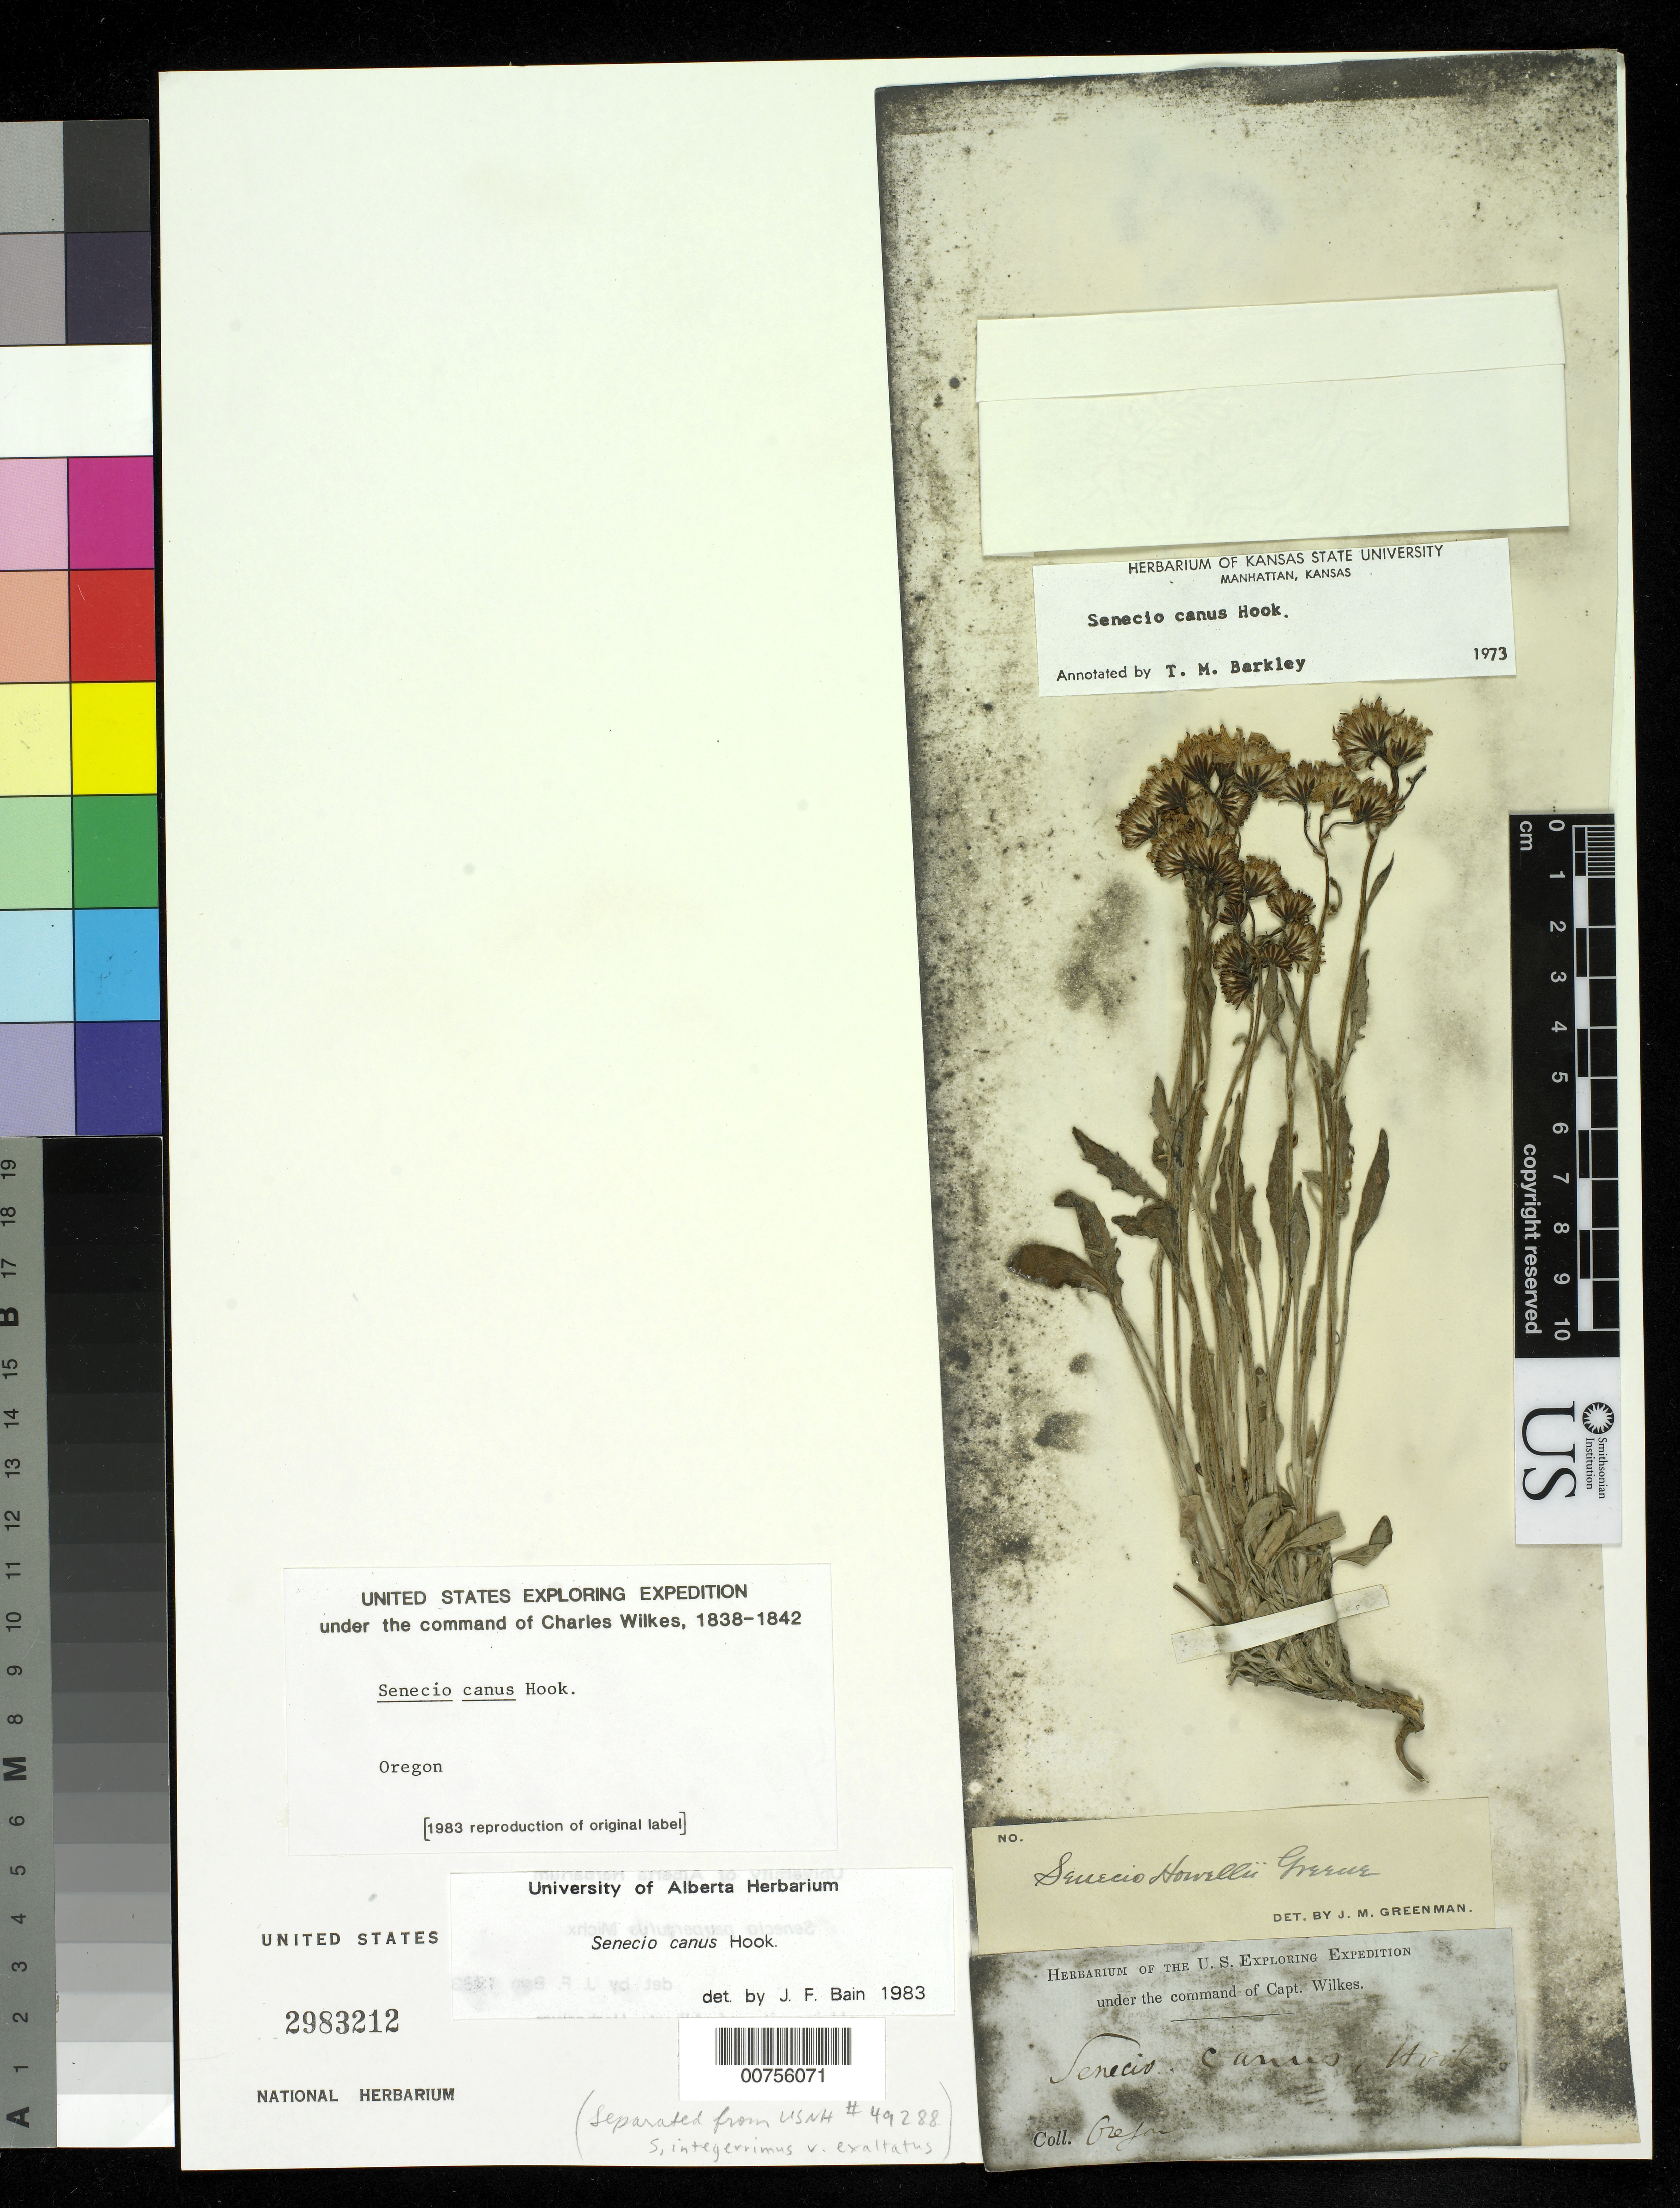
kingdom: Plantae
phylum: Tracheophyta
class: Magnoliopsida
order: Asterales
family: Asteraceae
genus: Packera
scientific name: Packera cana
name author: (Hook.) W.A. Weber & Á. Löve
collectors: Wilkes Explor. Exped.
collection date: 1838/1842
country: United States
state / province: Oregon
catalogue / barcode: US 2983212